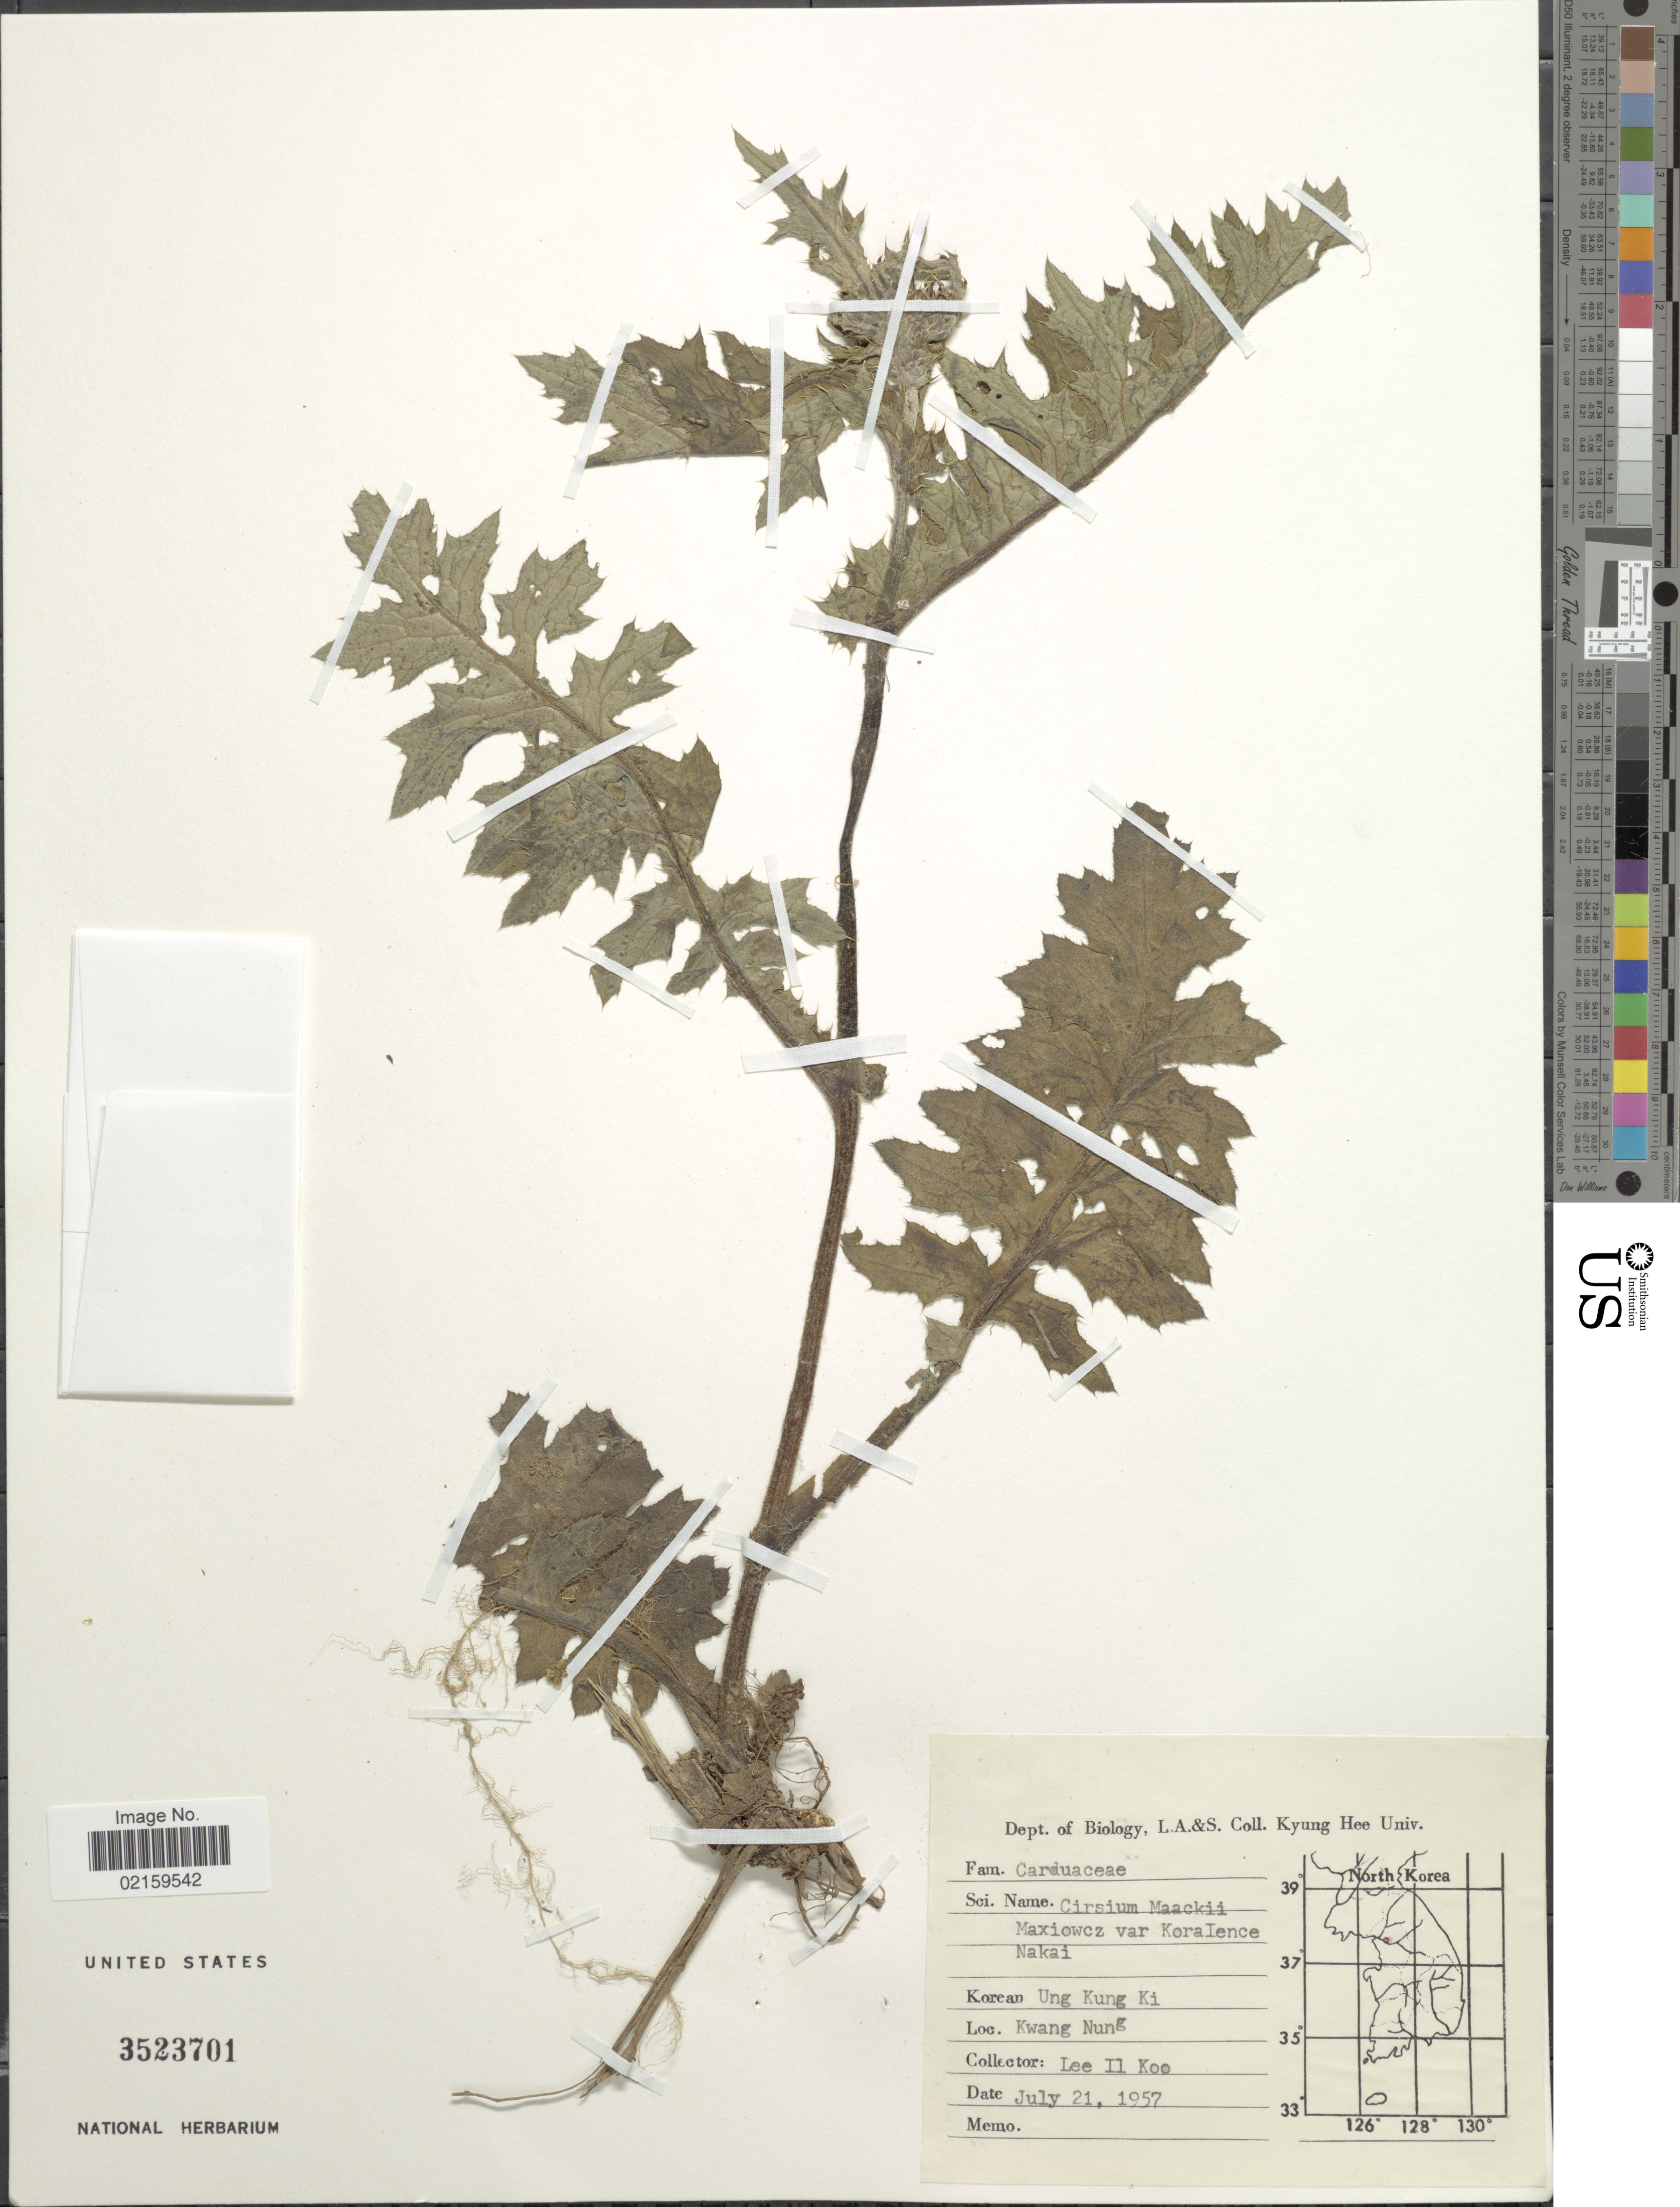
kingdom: Plantae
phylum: Tracheophyta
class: Magnoliopsida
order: Asterales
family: Asteraceae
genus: Cirsium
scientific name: Cirsium japonicum var. maackii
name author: (Maxim.) Matsum.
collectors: Il-Ko Lee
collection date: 1957-07-21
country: South Korea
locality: Kwang Nung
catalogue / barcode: US 3523701